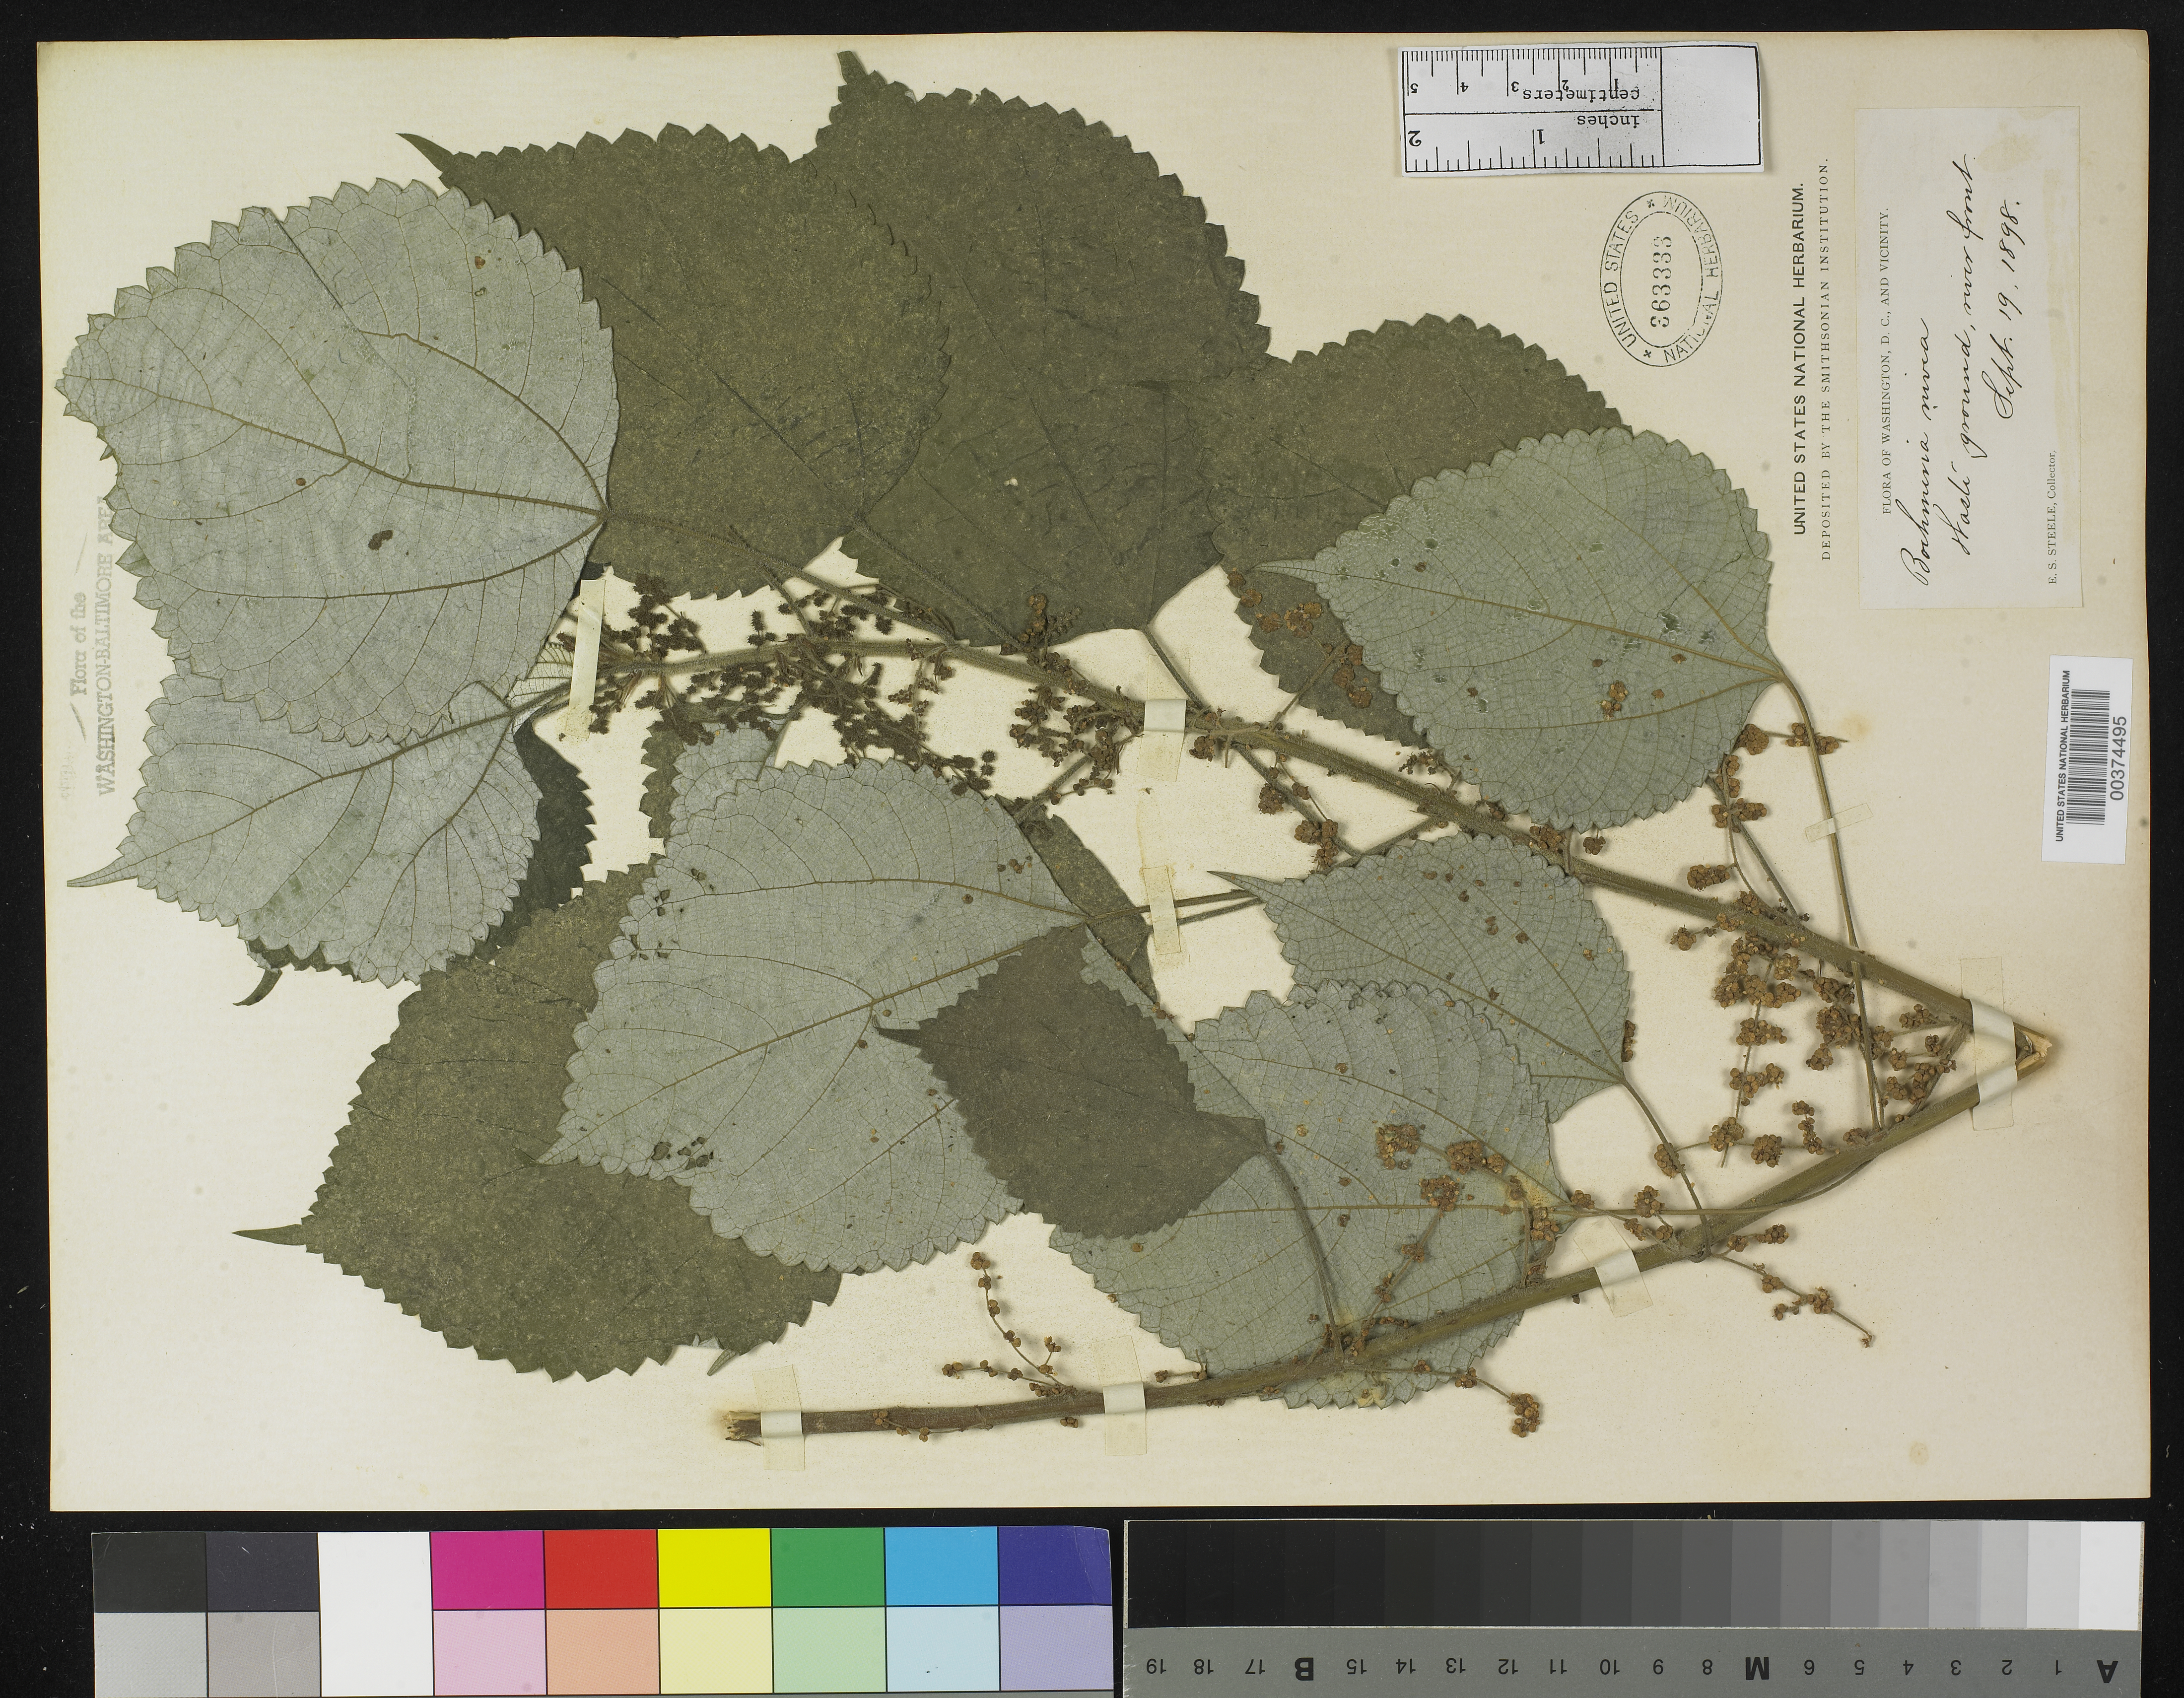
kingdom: Plantae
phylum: Tracheophyta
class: Magnoliopsida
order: Rosales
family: Urticaceae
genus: Boehmeria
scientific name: Boehmeria nivea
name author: (L.) Gaudich.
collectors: E. Steele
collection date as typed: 19 Sep 1898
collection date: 1898-09-19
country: United States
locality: Waste ground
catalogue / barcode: US 363333